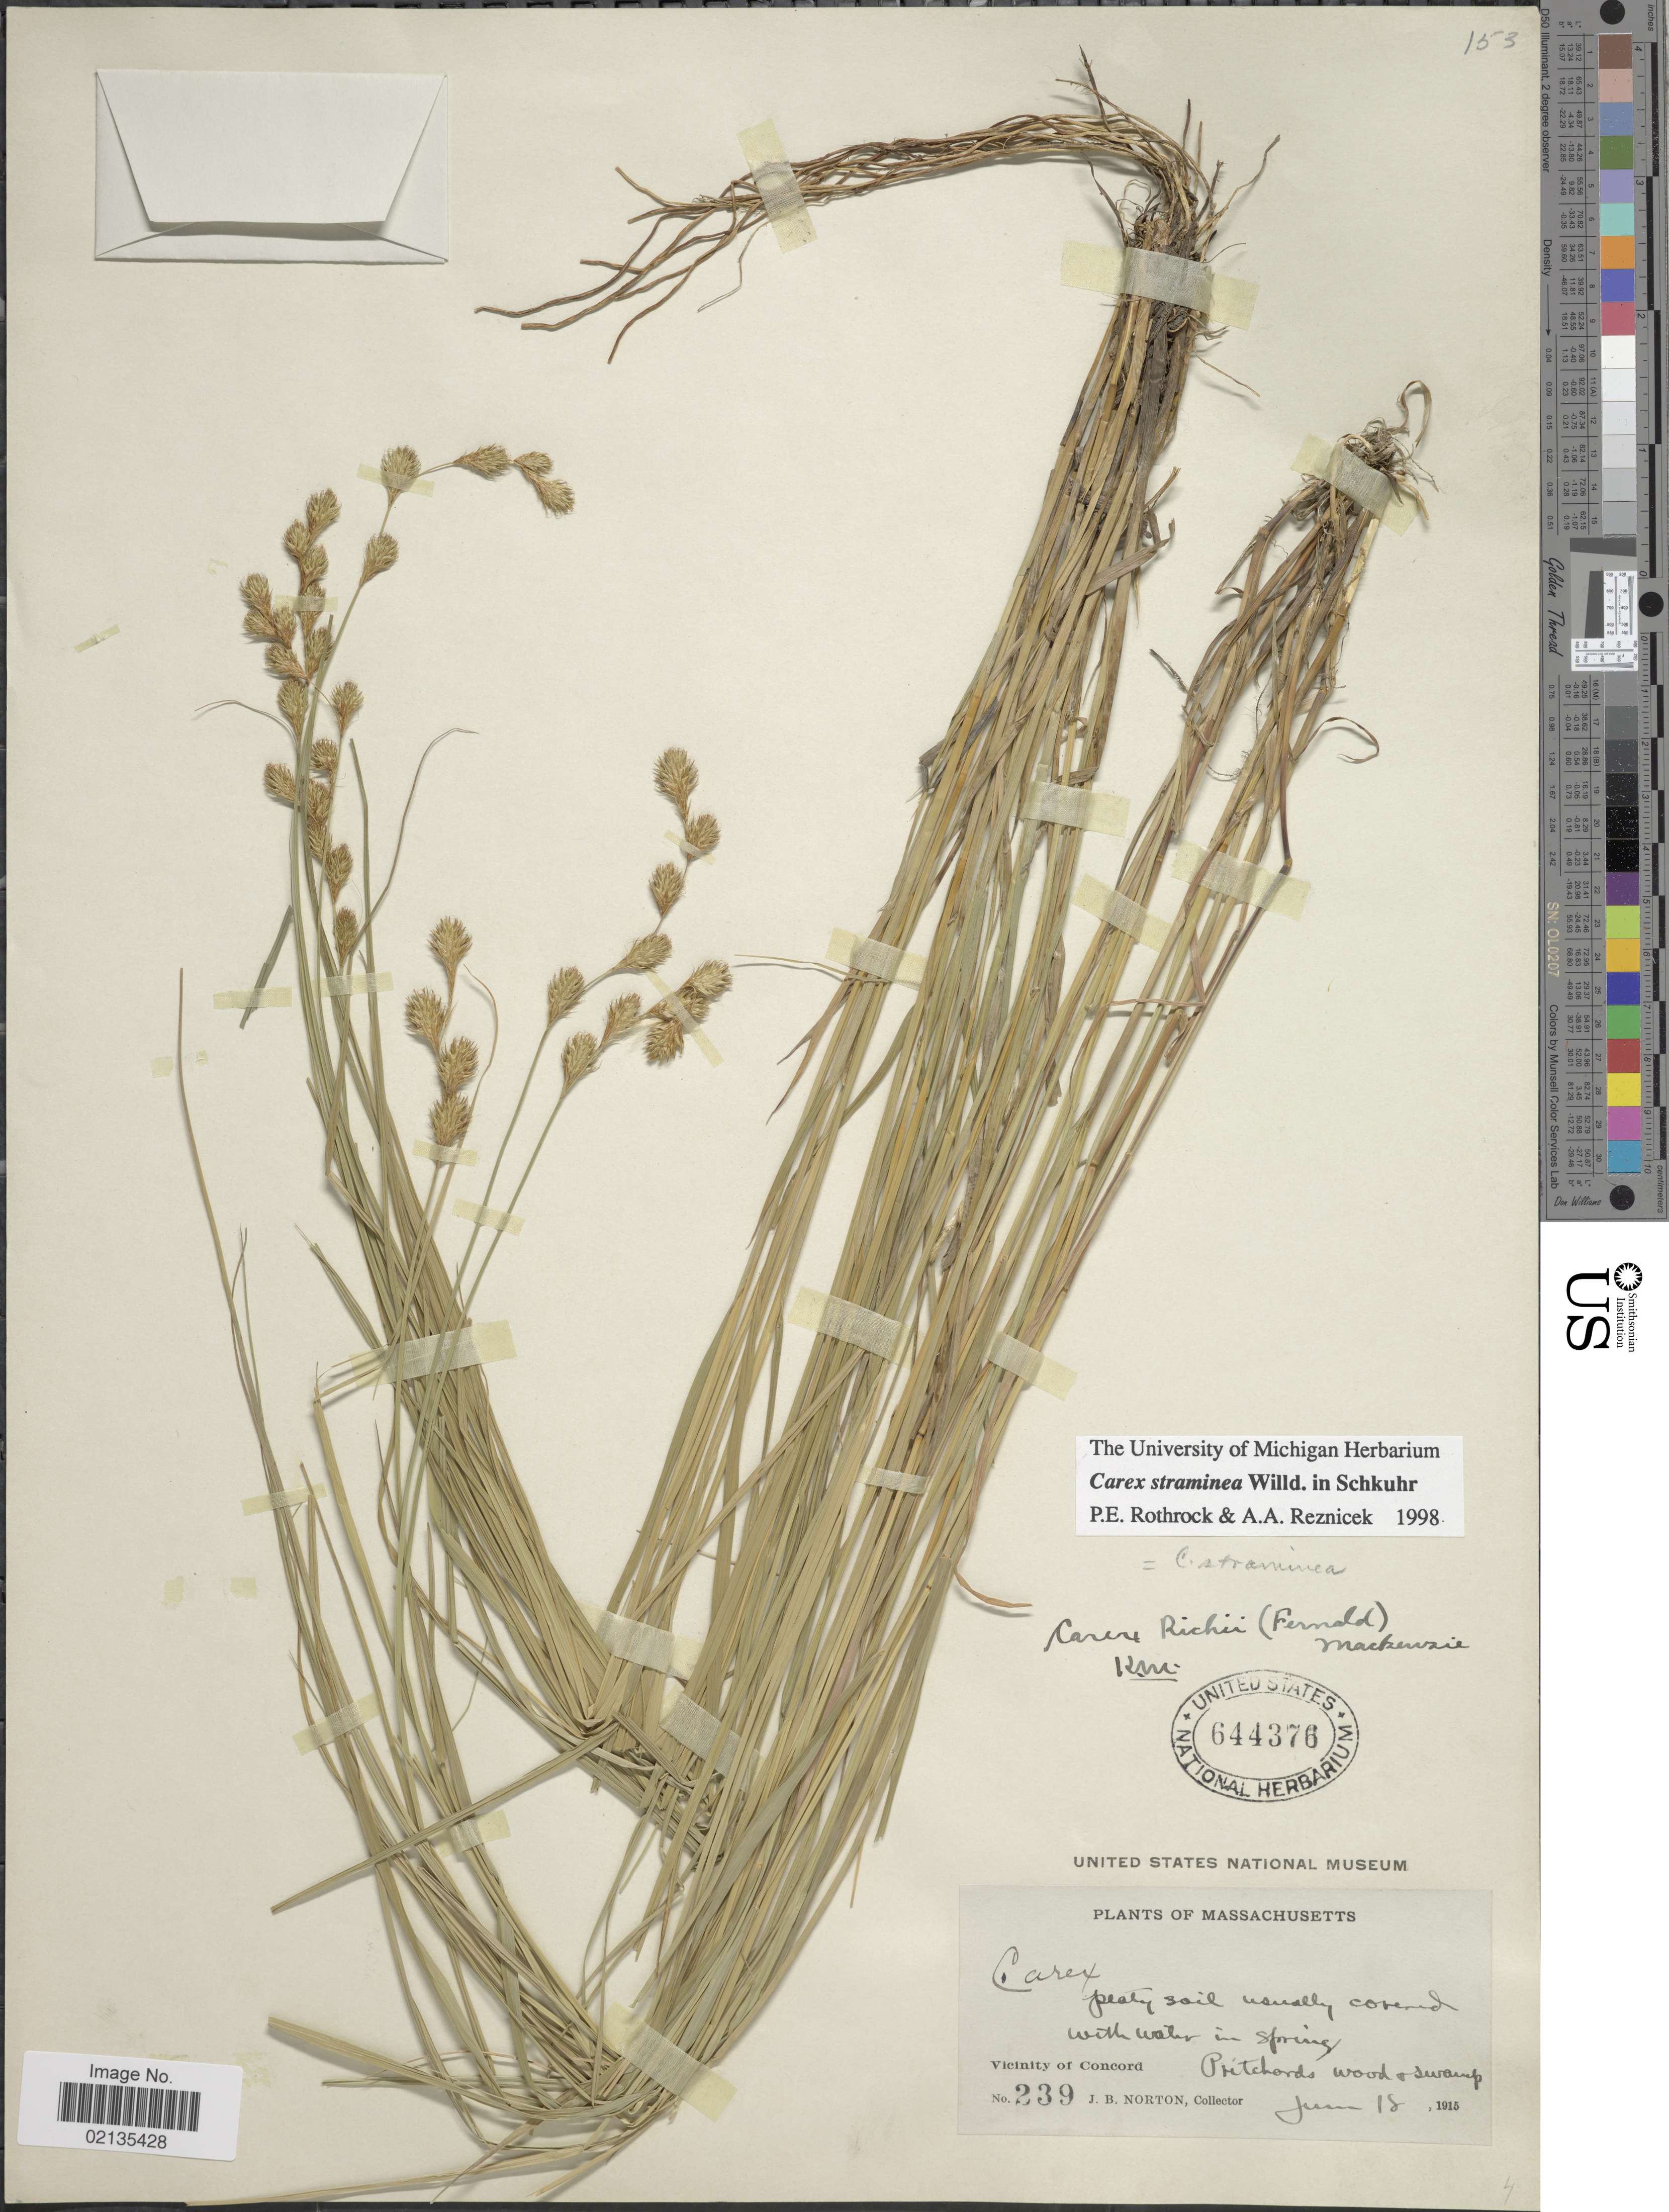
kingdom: Plantae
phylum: Tracheophyta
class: Liliopsida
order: Poales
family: Cyperaceae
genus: Carex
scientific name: Carex straminea Willd ex Schkuhr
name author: Willd. ex Schkuhr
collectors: J. B. Norton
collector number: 239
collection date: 1915-06-18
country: United States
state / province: Massachusetts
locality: Vicinity of Concord, Pritchards wood + swamp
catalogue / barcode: US 644376